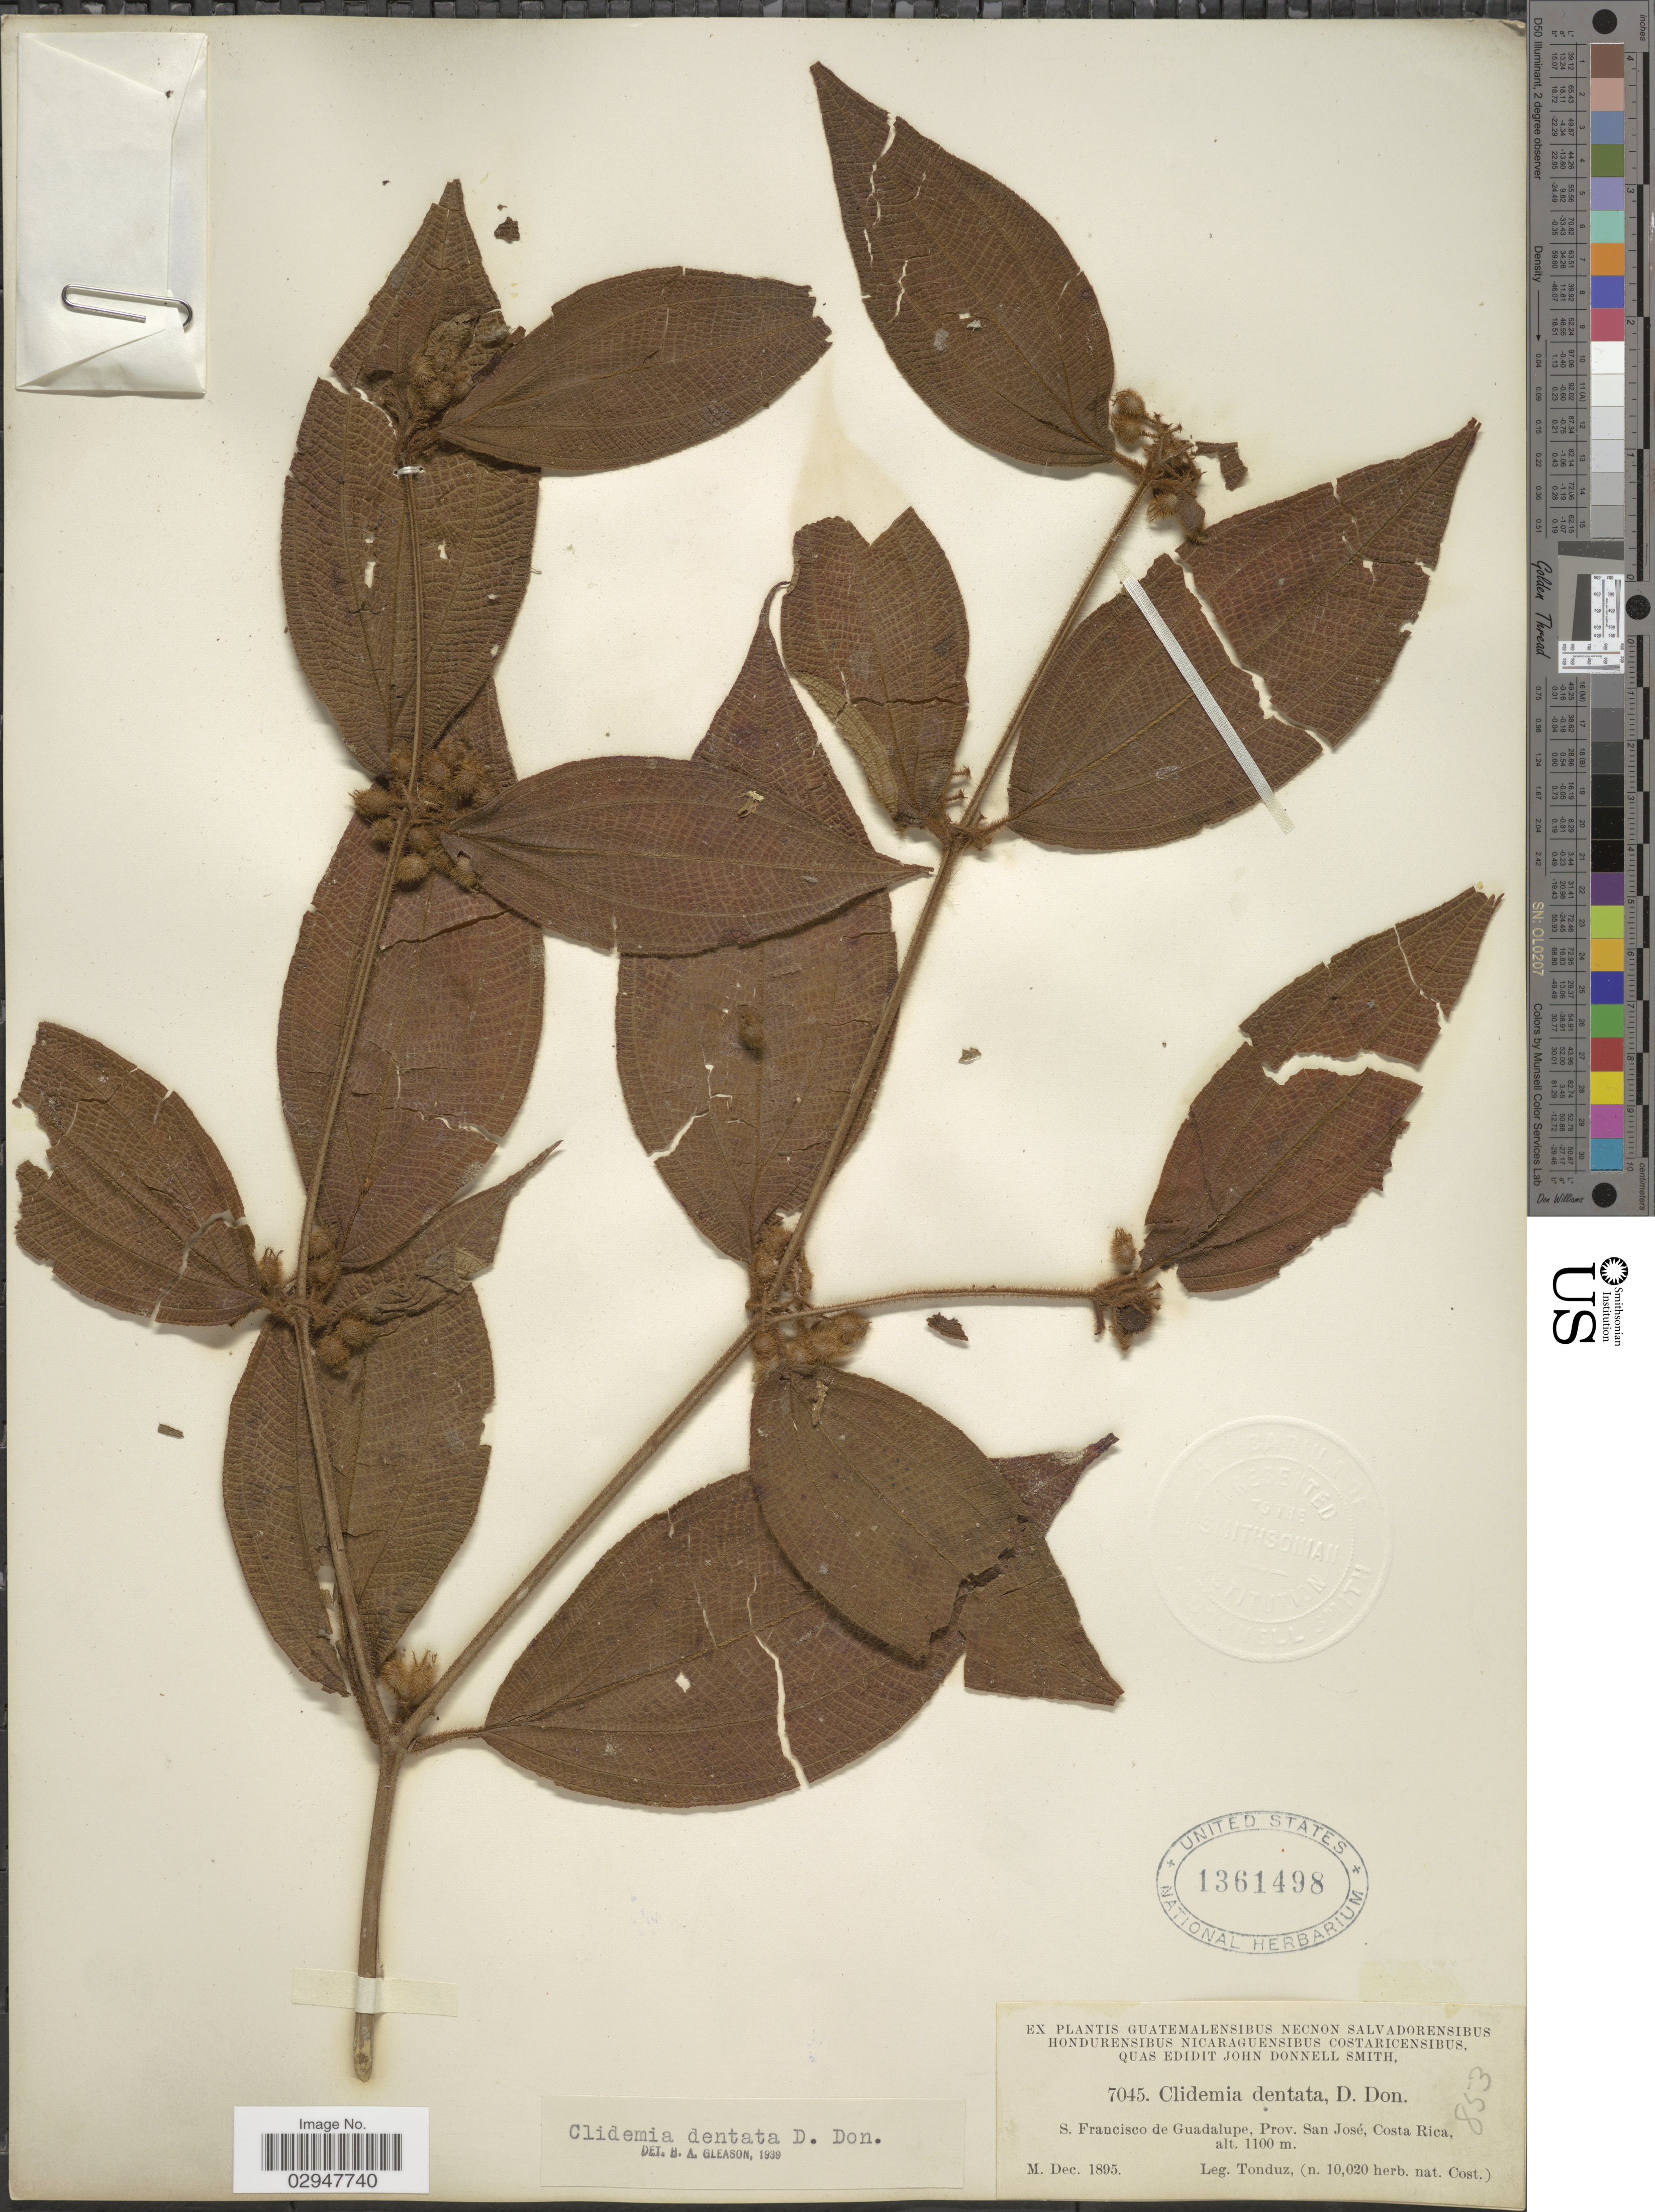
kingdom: Plantae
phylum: Tracheophyta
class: Magnoliopsida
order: Myrtales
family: Melastomataceae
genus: Clidemia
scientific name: Clidemia dentata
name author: D. Don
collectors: Tonduz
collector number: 7045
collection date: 1895-12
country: Costa Rica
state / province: San José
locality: S. Francisco de Guadalupe.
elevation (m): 1100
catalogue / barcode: US 1361498